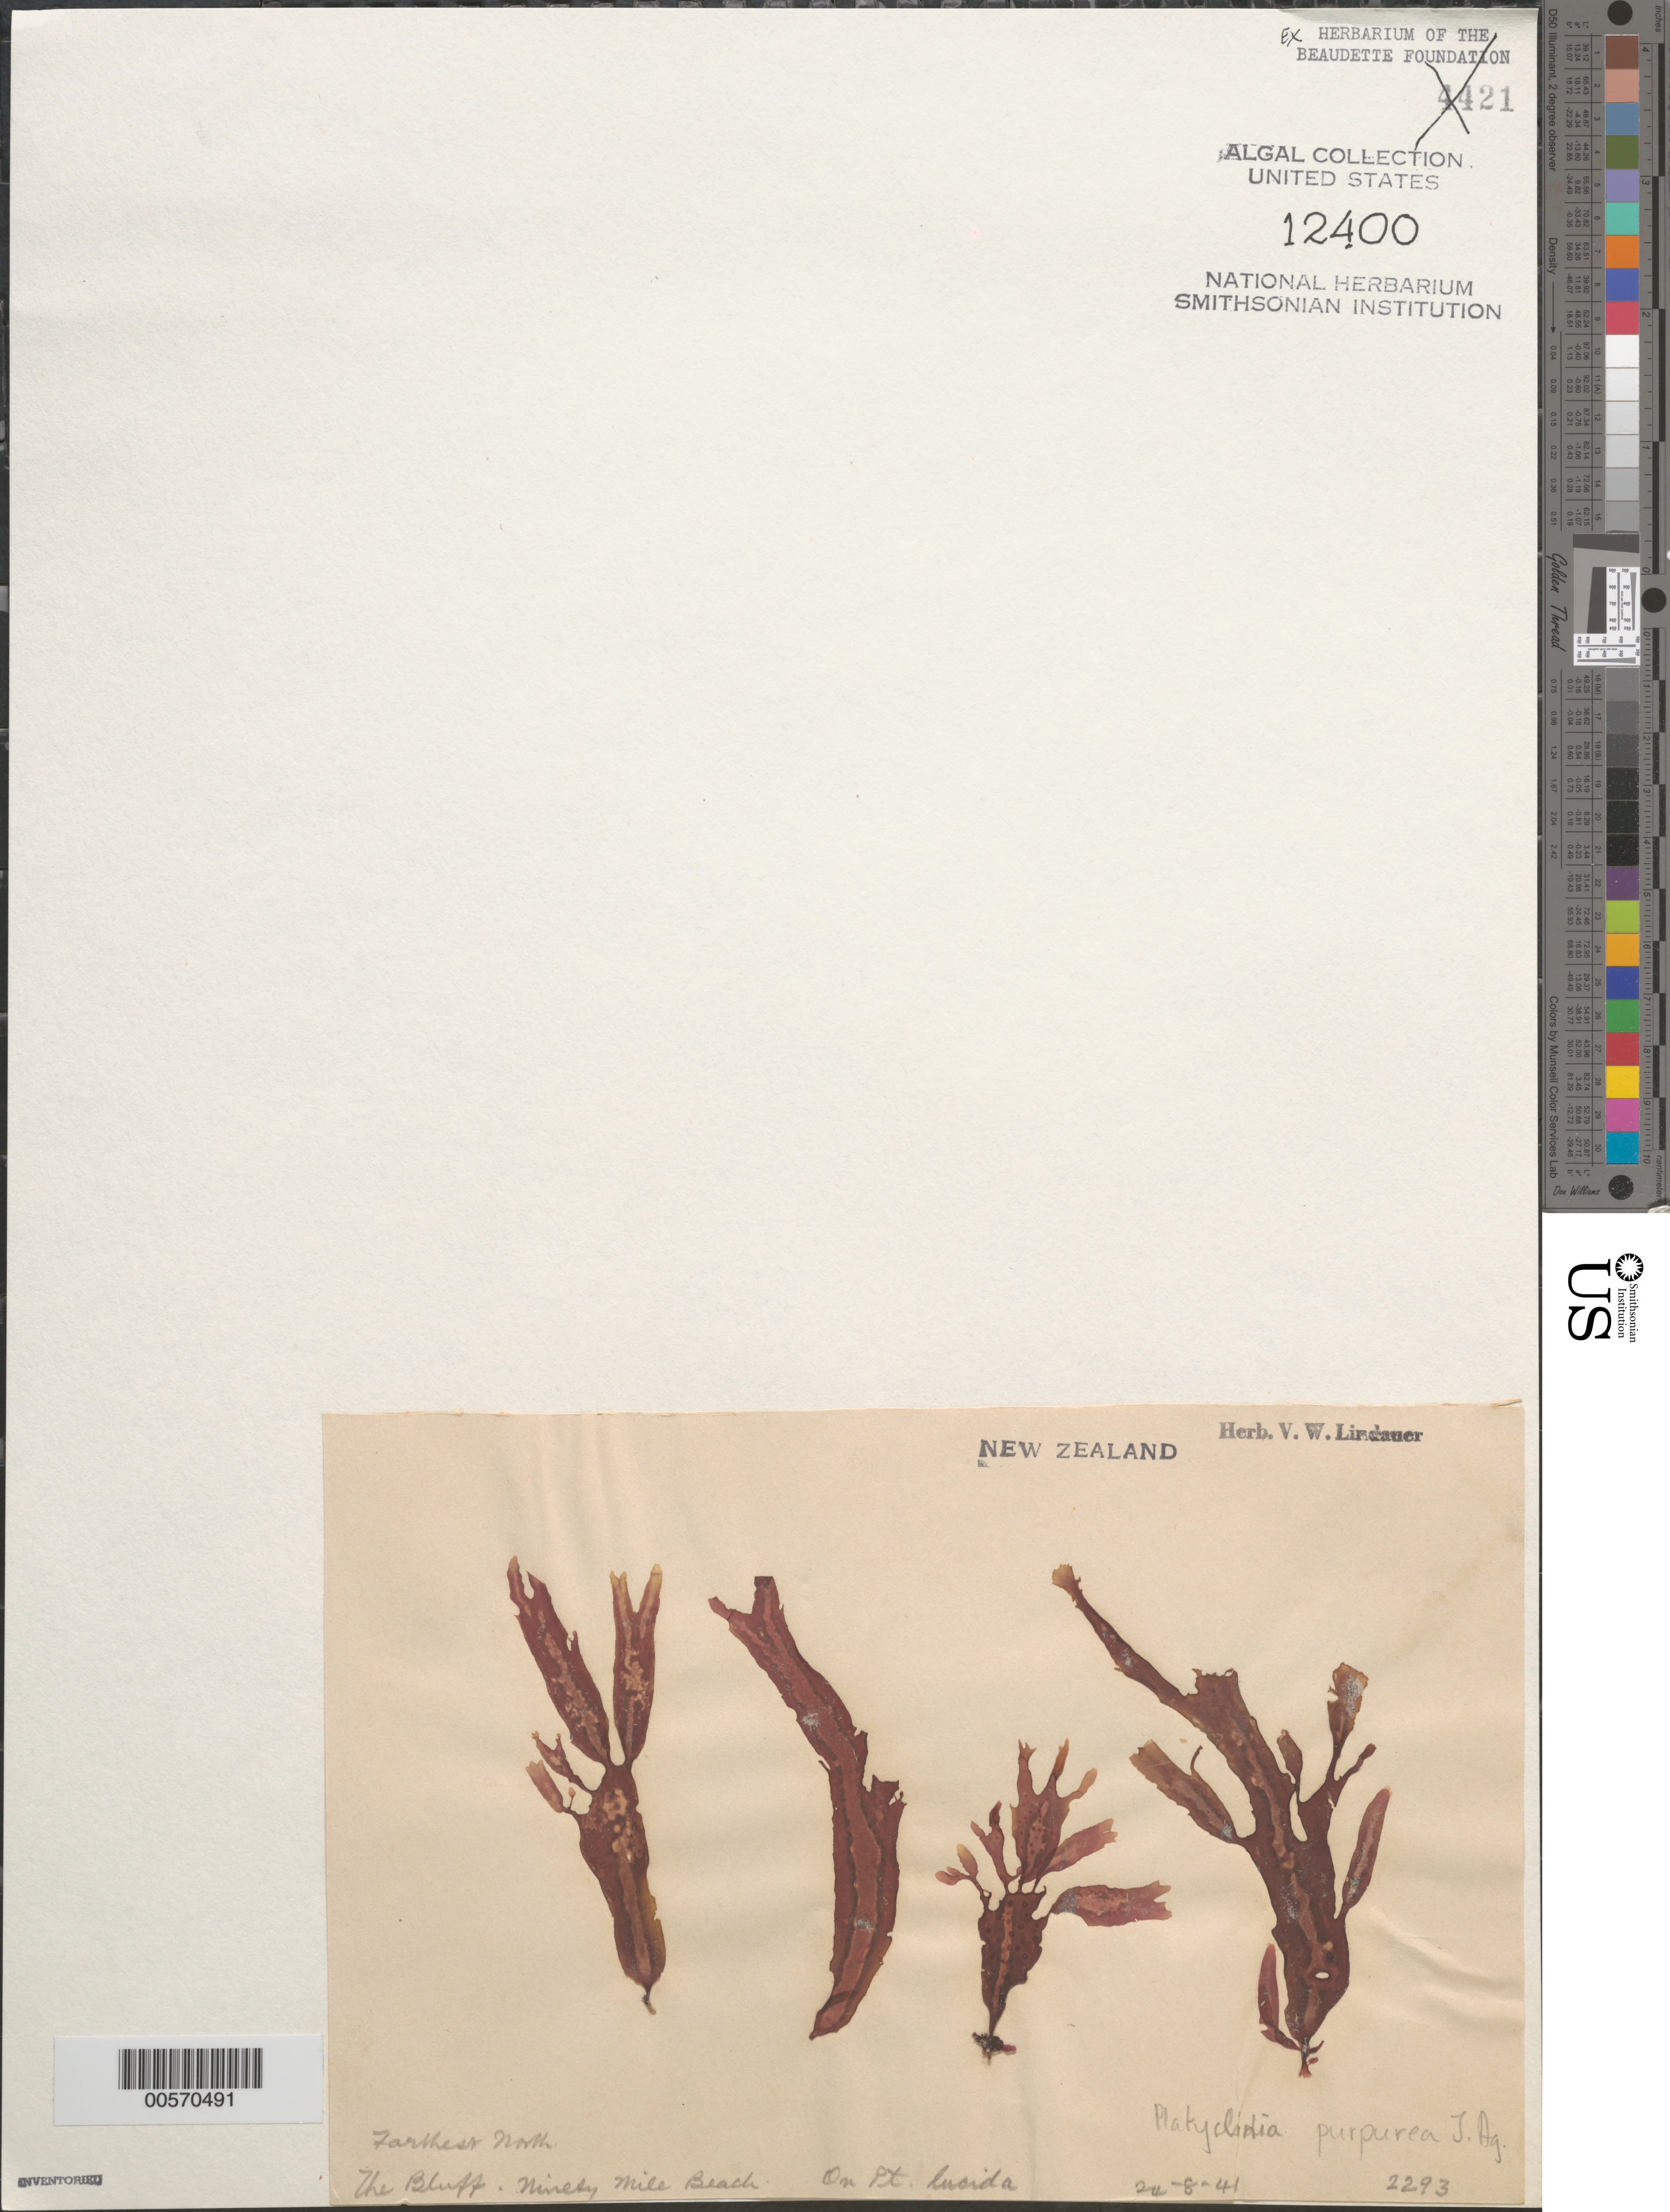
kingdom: Plantae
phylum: Rhodophyta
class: Florideophyceae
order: Ceramiales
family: Delesseriaceae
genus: Platyclinia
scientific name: Platyclinia stipitata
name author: J. Agardh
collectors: V. Lindauer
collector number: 2293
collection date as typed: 24 Aug 1941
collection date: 1941-08-24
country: New Zealand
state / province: Northland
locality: Point lucida, the bluff, ninety mile beach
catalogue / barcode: US 12400